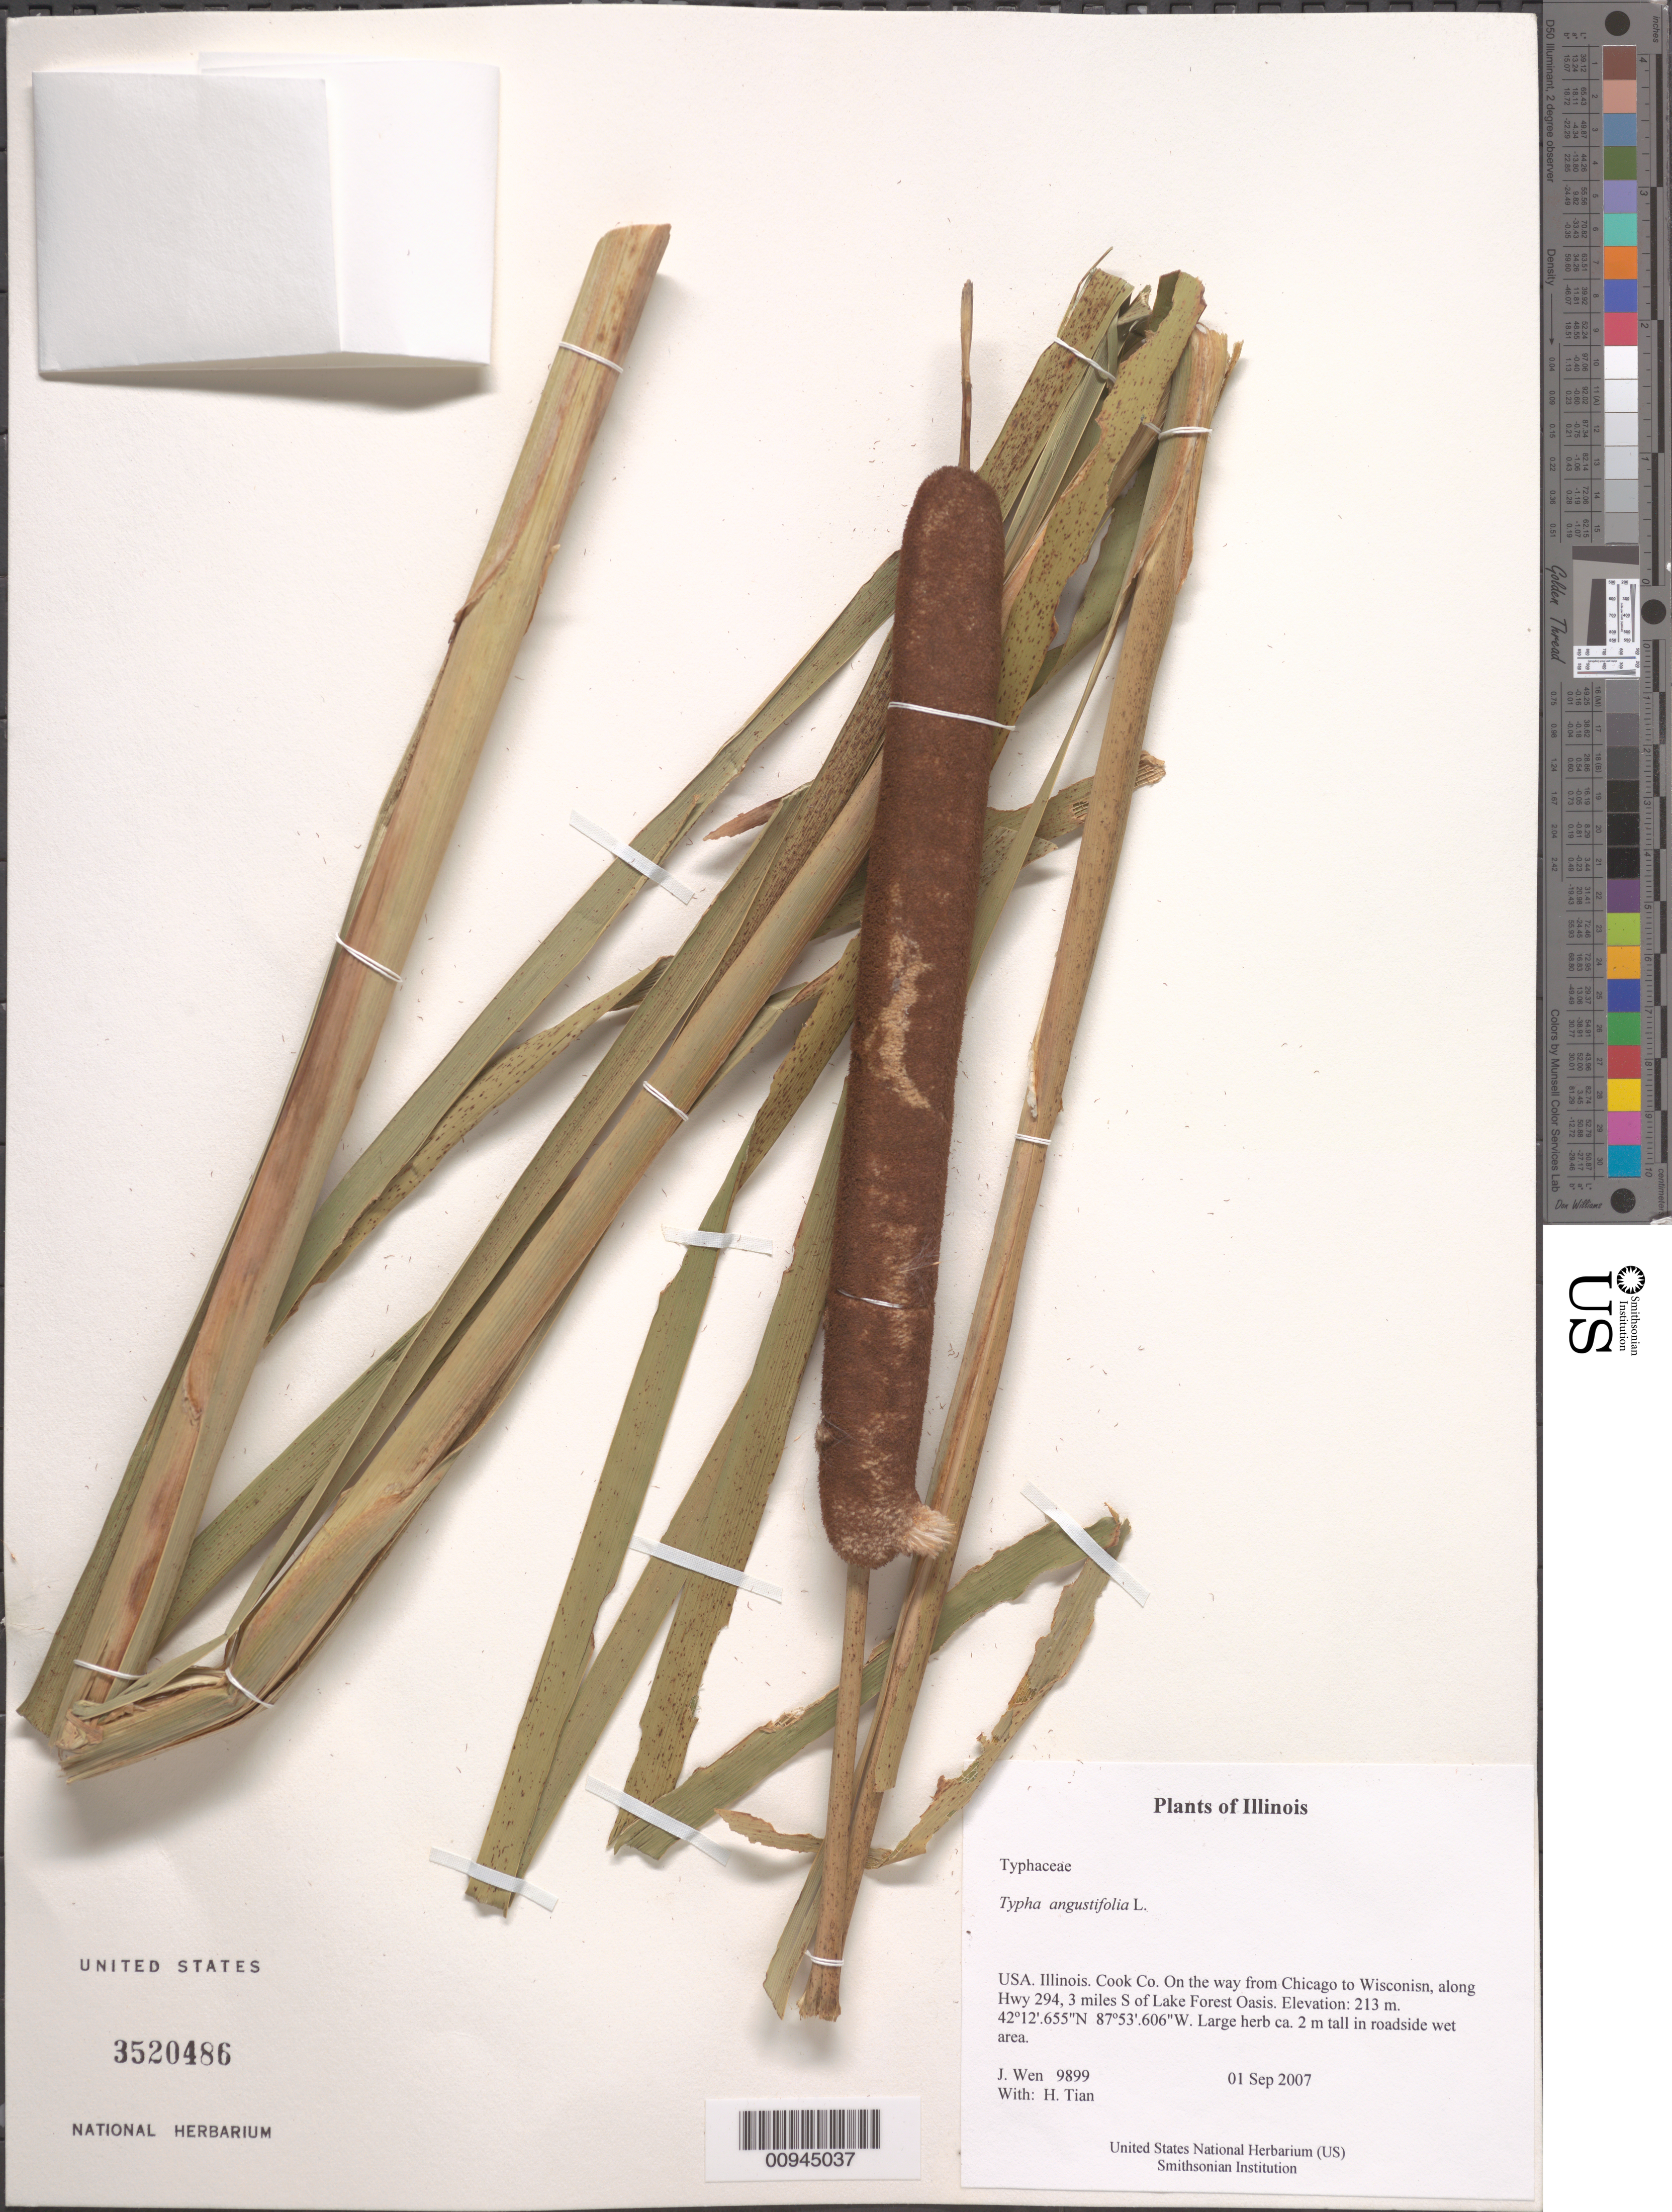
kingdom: Plantae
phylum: Tracheophyta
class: Liliopsida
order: Poales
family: Typhaceae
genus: Typha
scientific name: Typha angustifolia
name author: L.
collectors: J. Wen & H. Tian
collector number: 9899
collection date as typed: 01 Sep 2007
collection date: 2007-09-01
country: United States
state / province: Illinois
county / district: Cook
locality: On the way from Chicago to Wisconisn, along Hwy 294, 3 miles S of Lake Forest Oasis.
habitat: In roadside wet area.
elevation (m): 213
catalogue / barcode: US 3520486